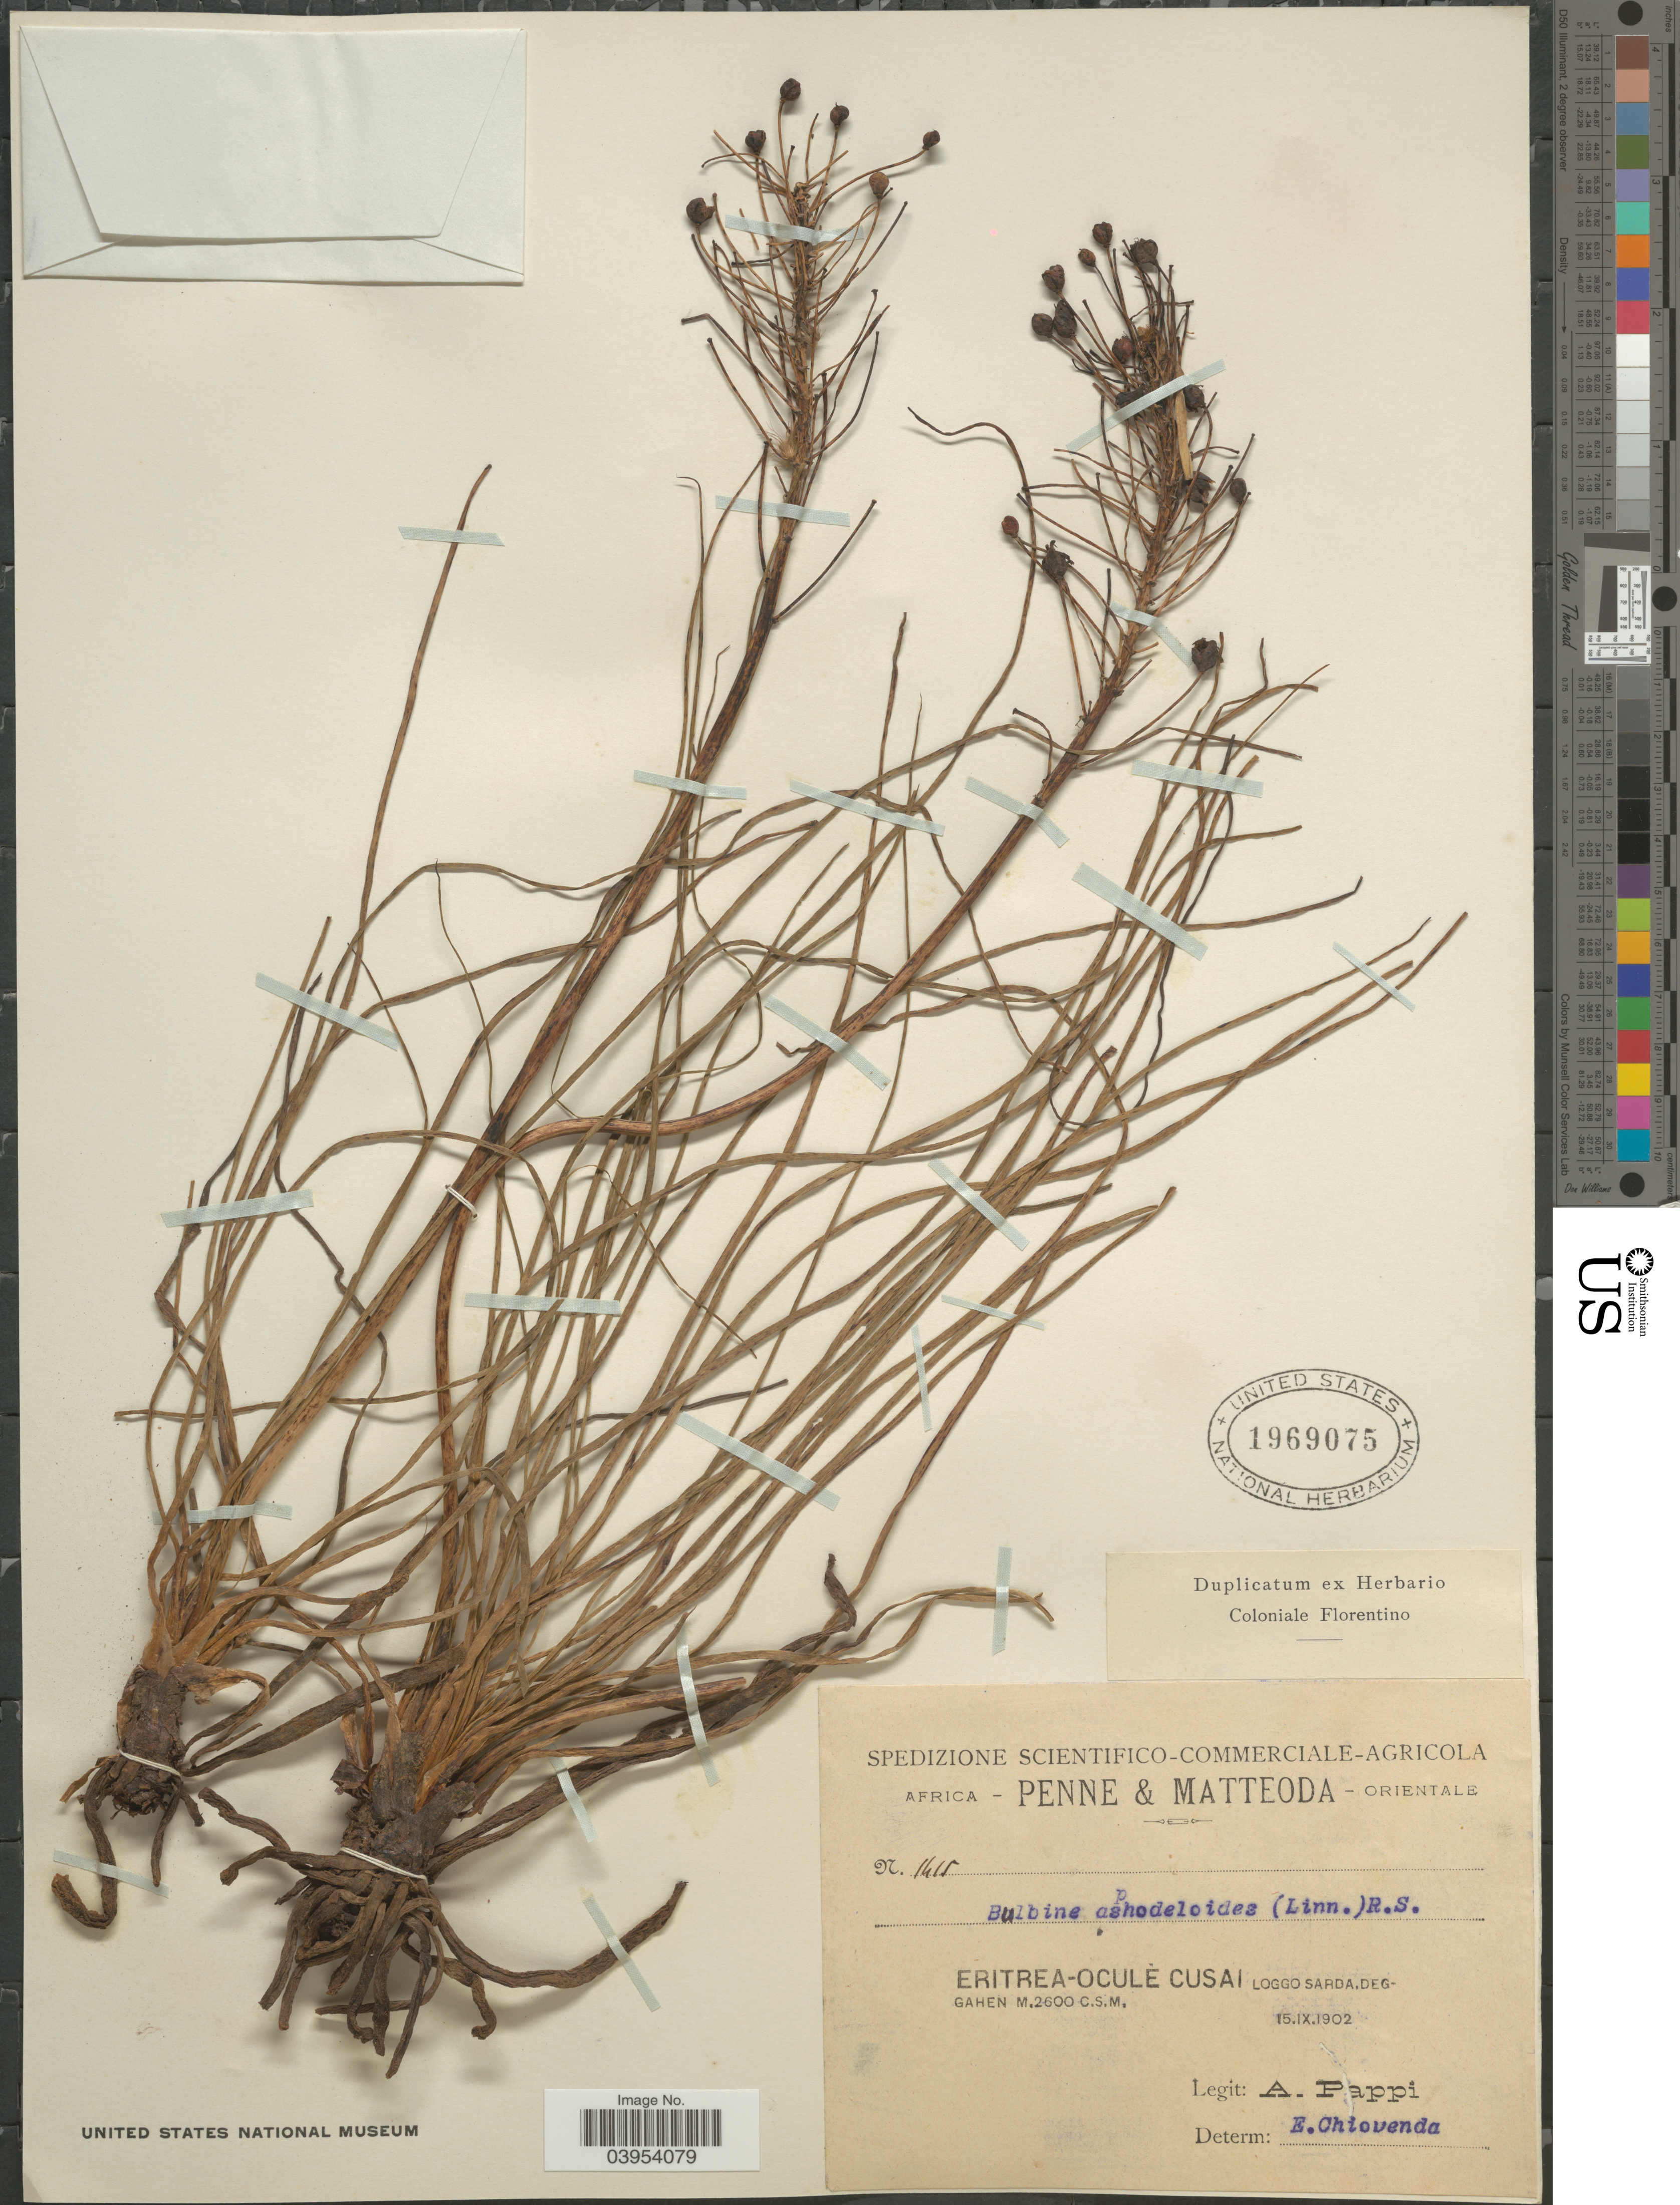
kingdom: Plantae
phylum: Tracheophyta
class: Liliopsida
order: Asparagales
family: Asphodelaceae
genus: Bulbine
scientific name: Bulbine asphodeloides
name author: (L.) Spreng.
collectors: A. Pappi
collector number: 1415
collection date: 1902-09-15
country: Eritrea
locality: Eritrea-Ocule Cusai. Loggo Sarda.Deggahen.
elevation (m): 2600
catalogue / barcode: US 1969075